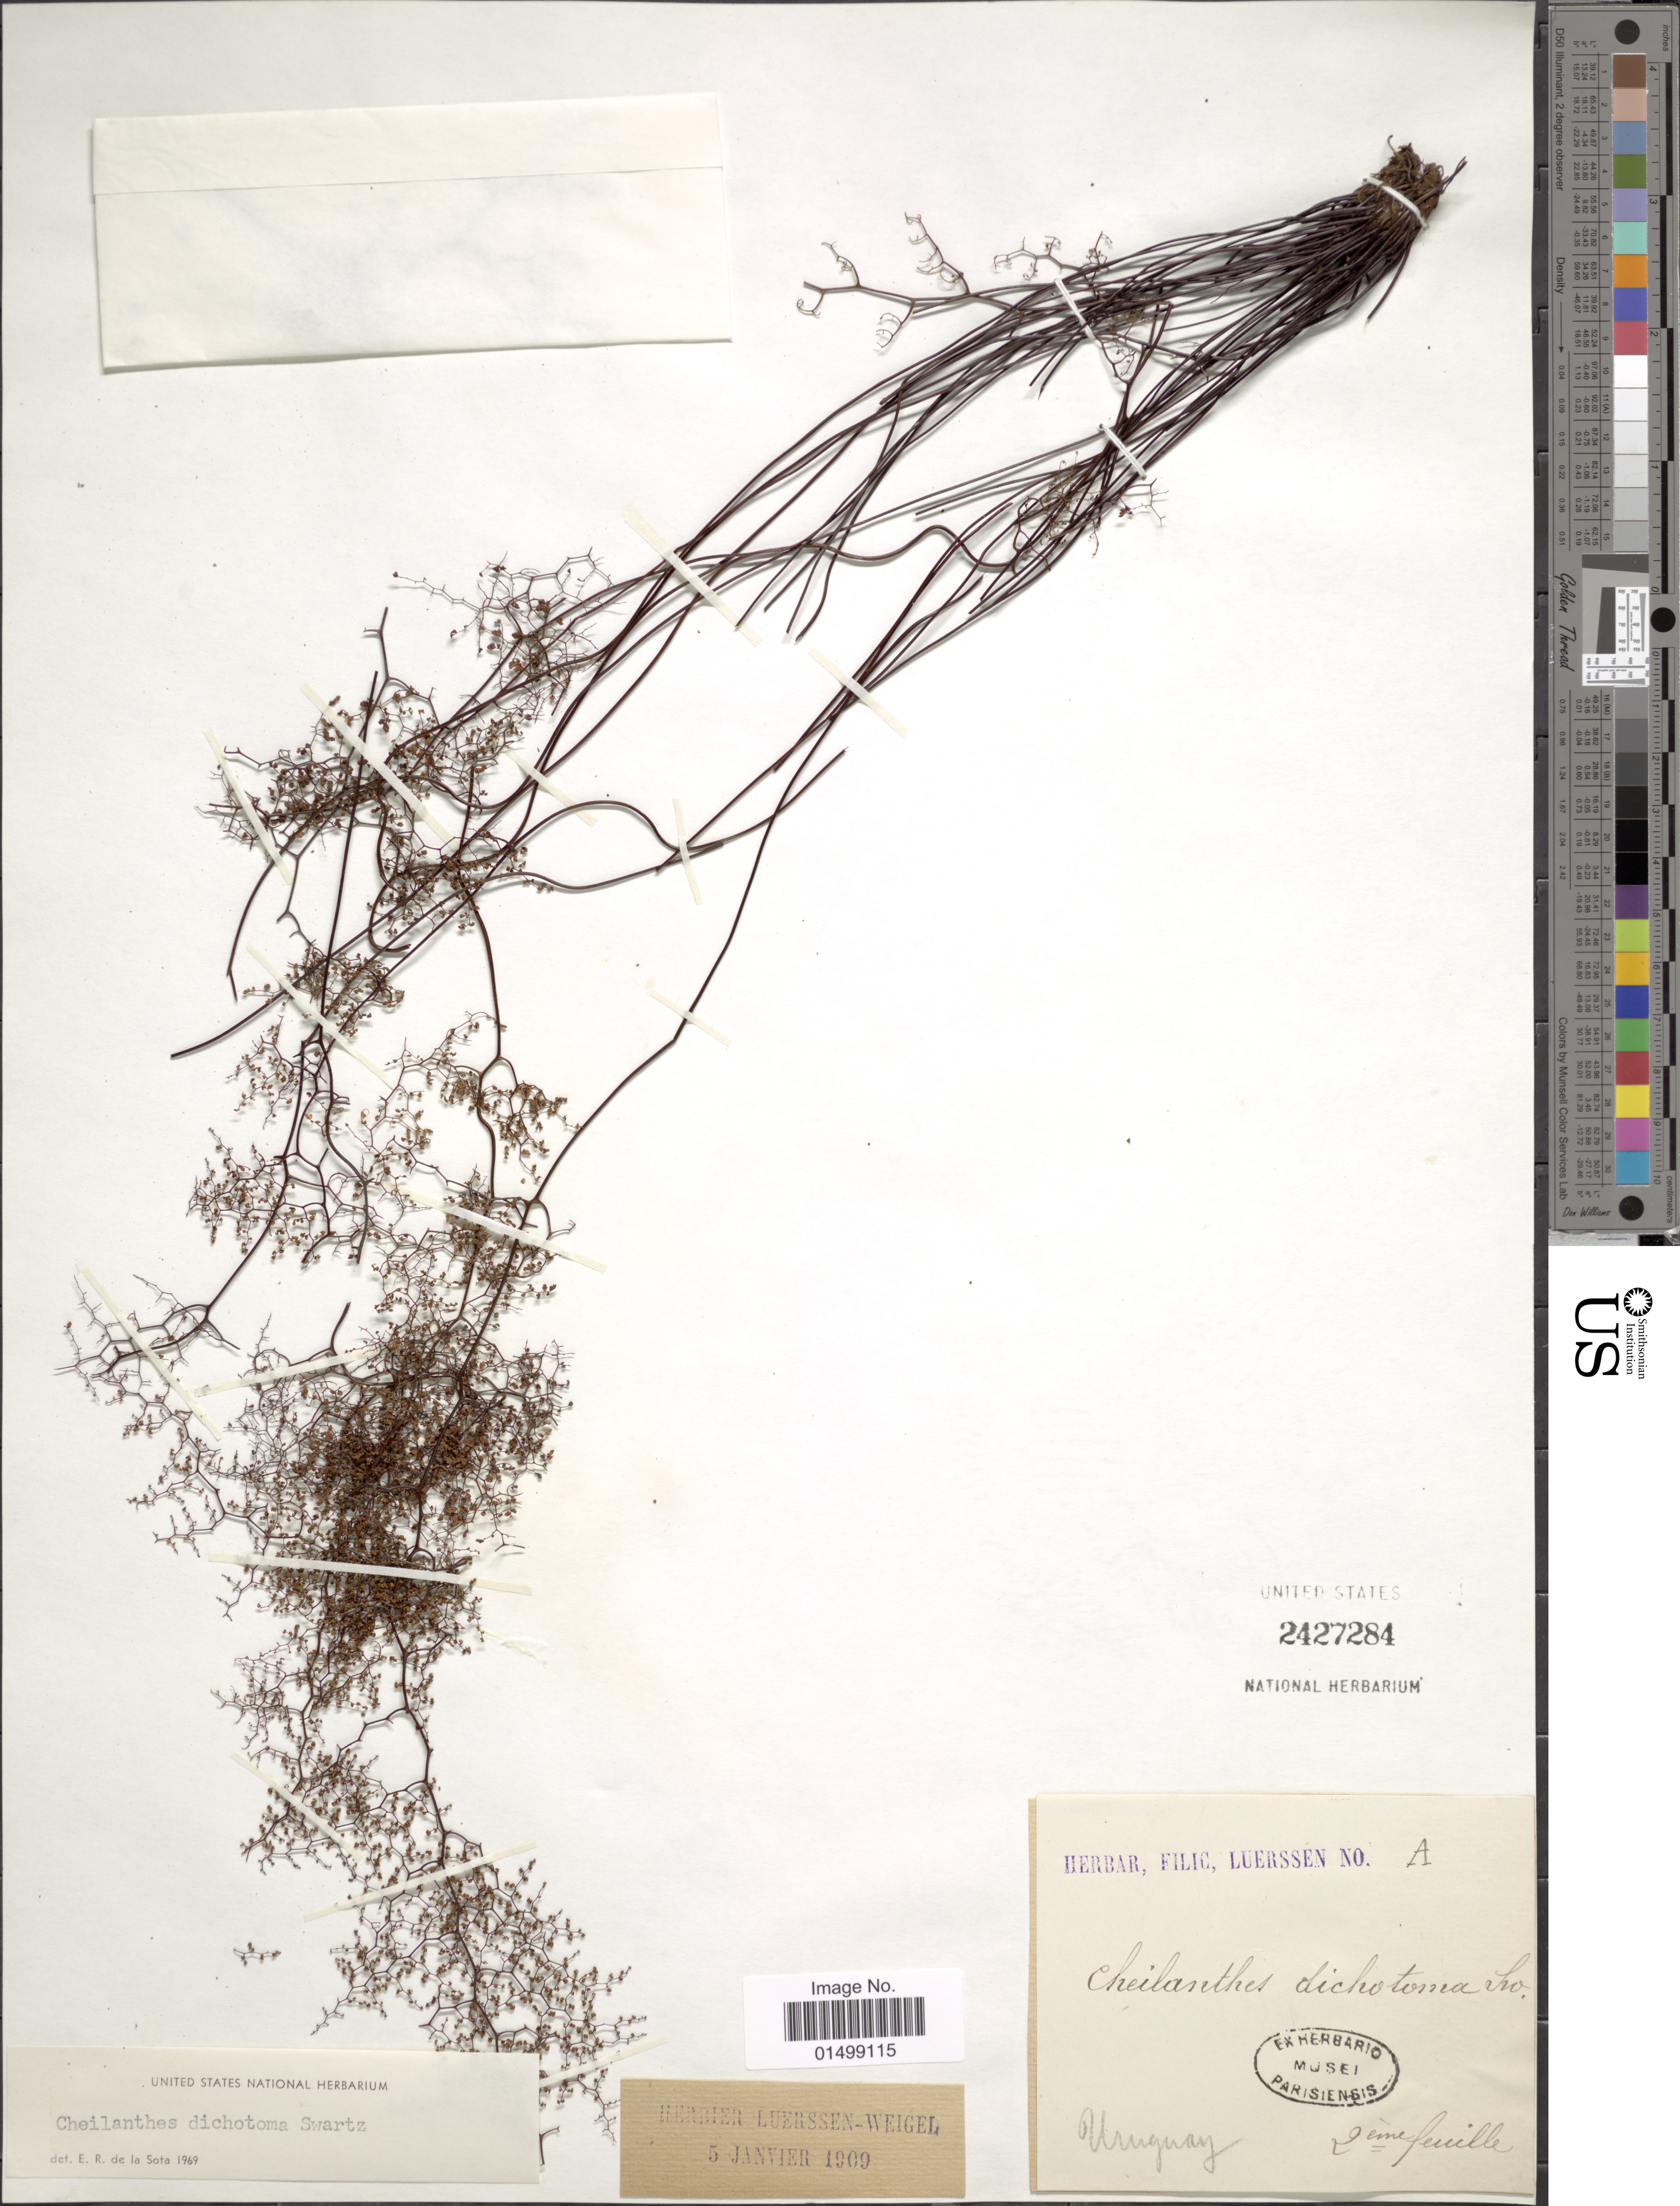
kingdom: Plantae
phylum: Tracheophyta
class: Polypodiopsida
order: Polypodiales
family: Pteridaceae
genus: Cheilanthes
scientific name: Cheilanthes dichotoma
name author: (Cav.) Sw.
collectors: ex herb. Luerssen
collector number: A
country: Uruguay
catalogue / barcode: US 2427284